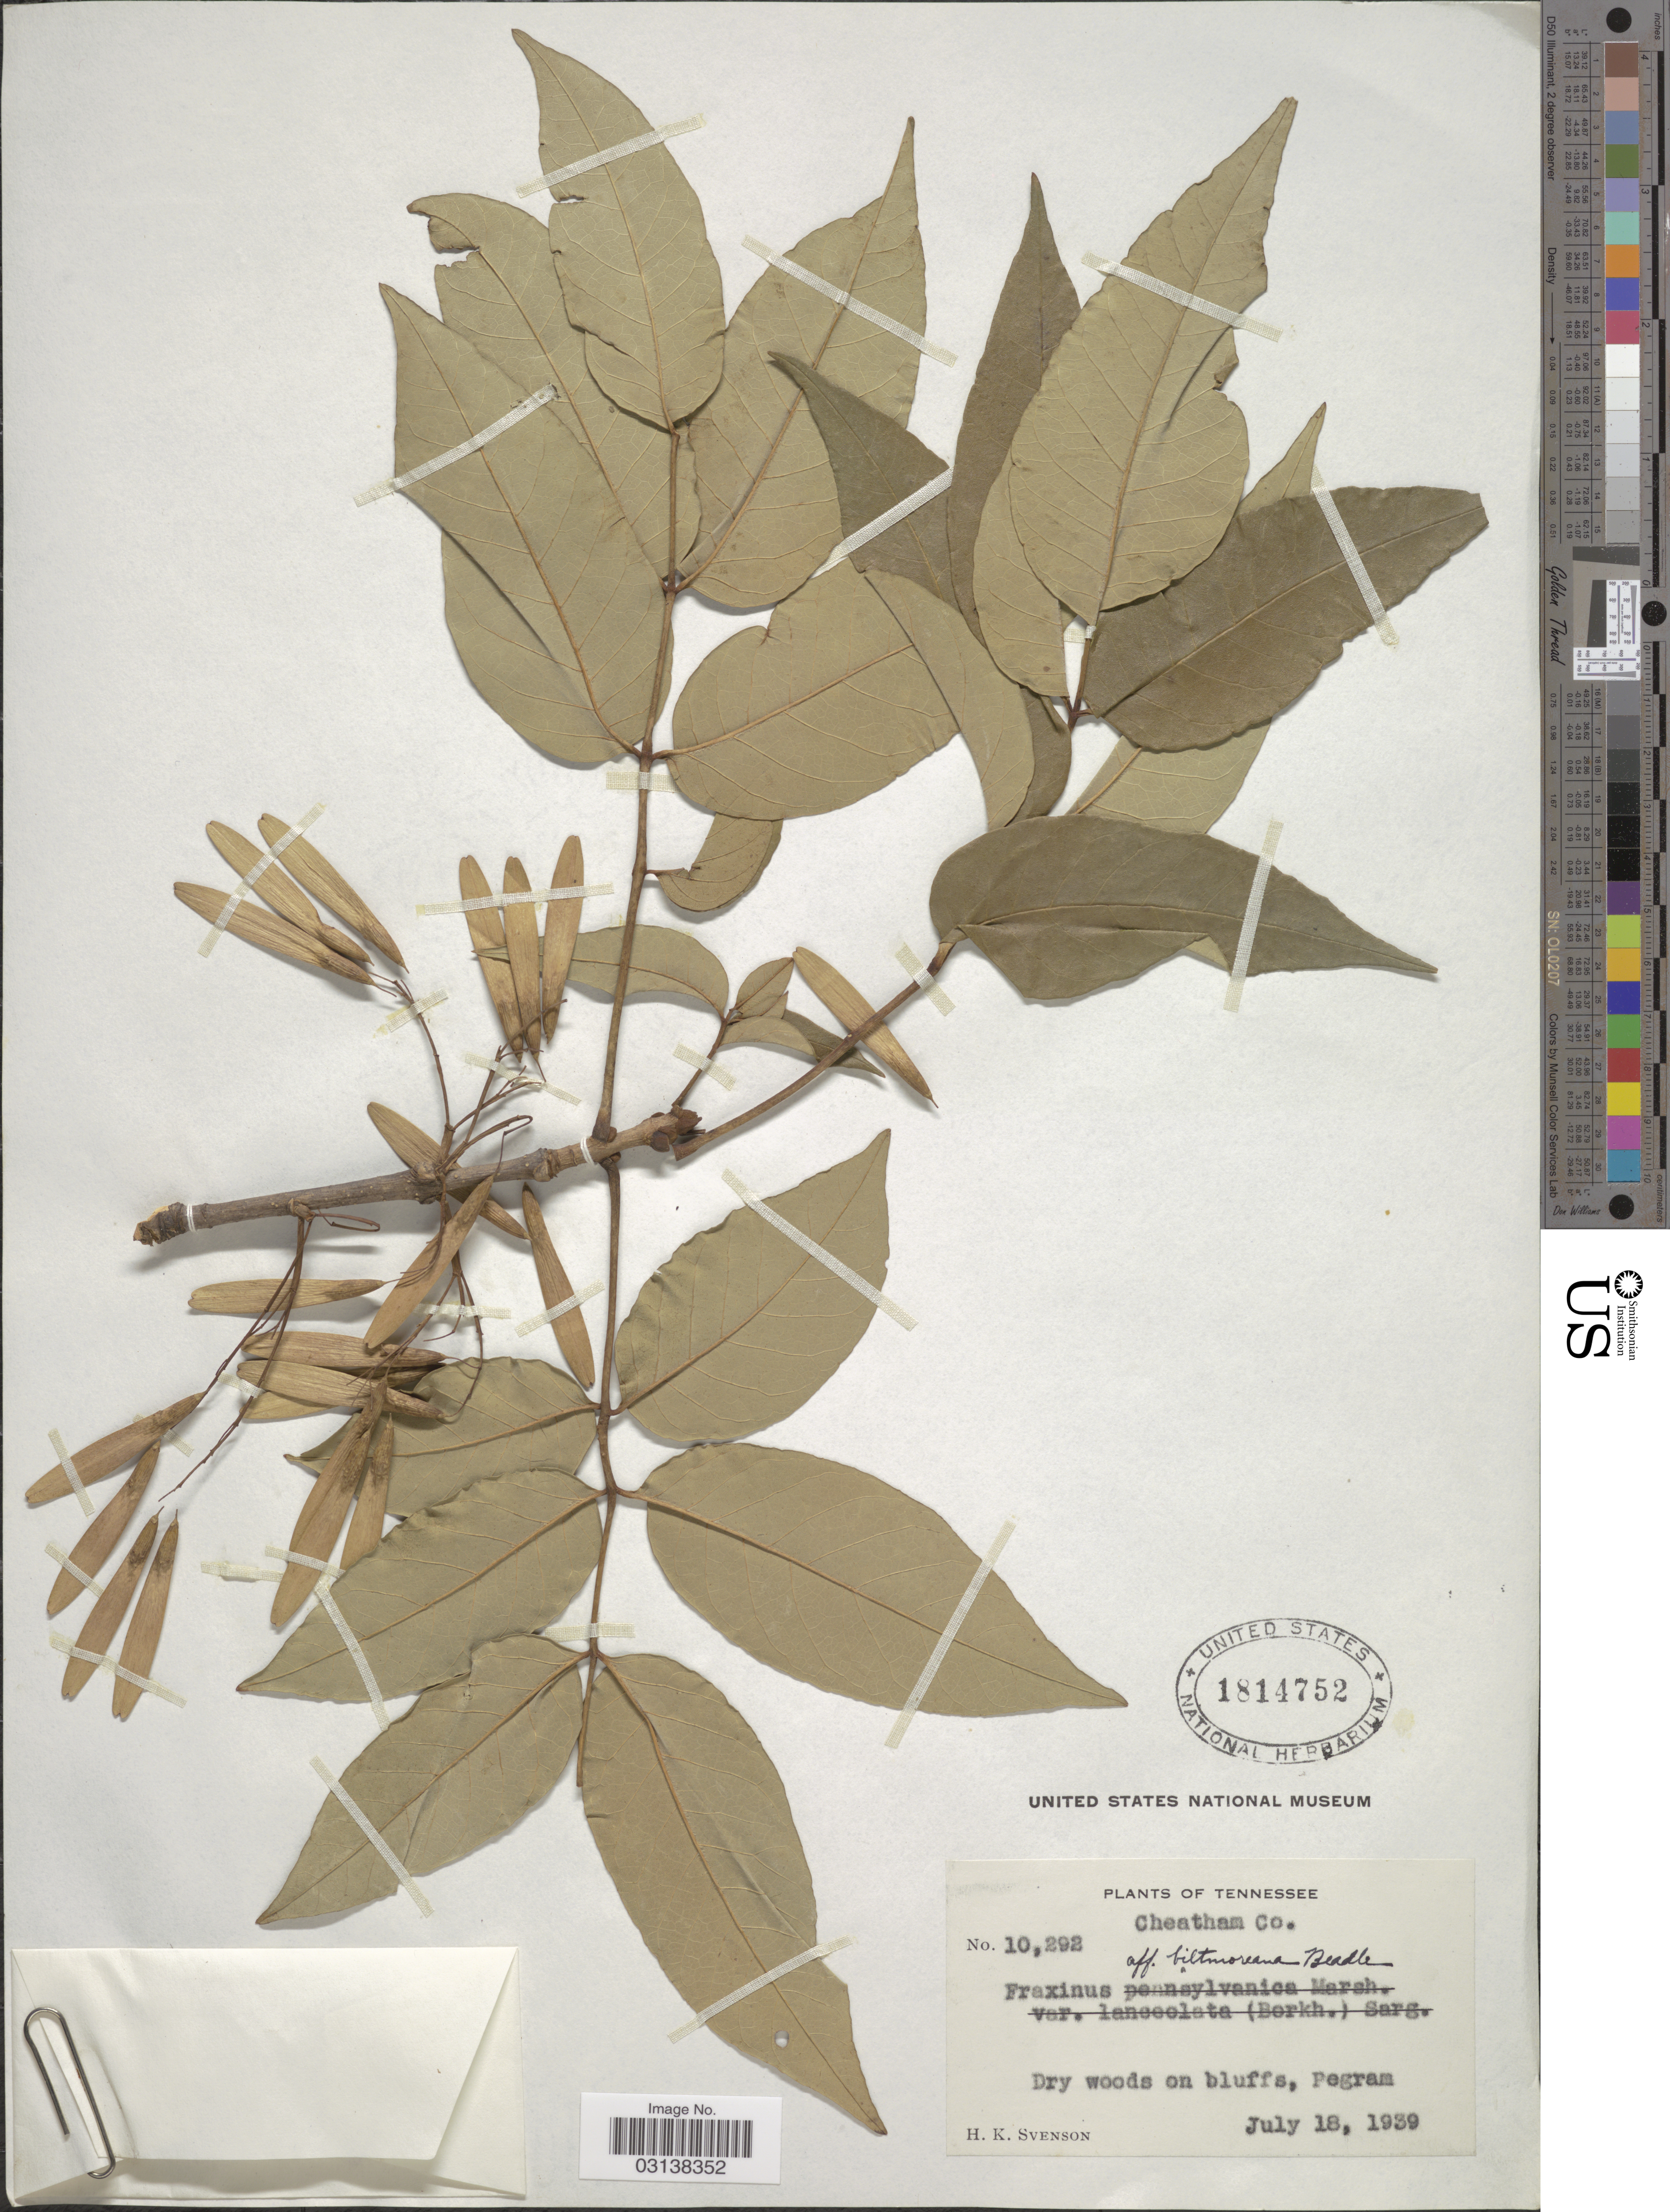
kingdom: Plantae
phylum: Tracheophyta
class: Magnoliopsida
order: Lamiales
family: Oleaceae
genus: Fraxinus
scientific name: Fraxinus americana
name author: L.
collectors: H. K. Svenson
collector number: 10292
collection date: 1939-07-18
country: United States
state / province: Tennessee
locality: Cheatham Co. Dry woods on bluffs, Pegram.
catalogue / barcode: US 1814752